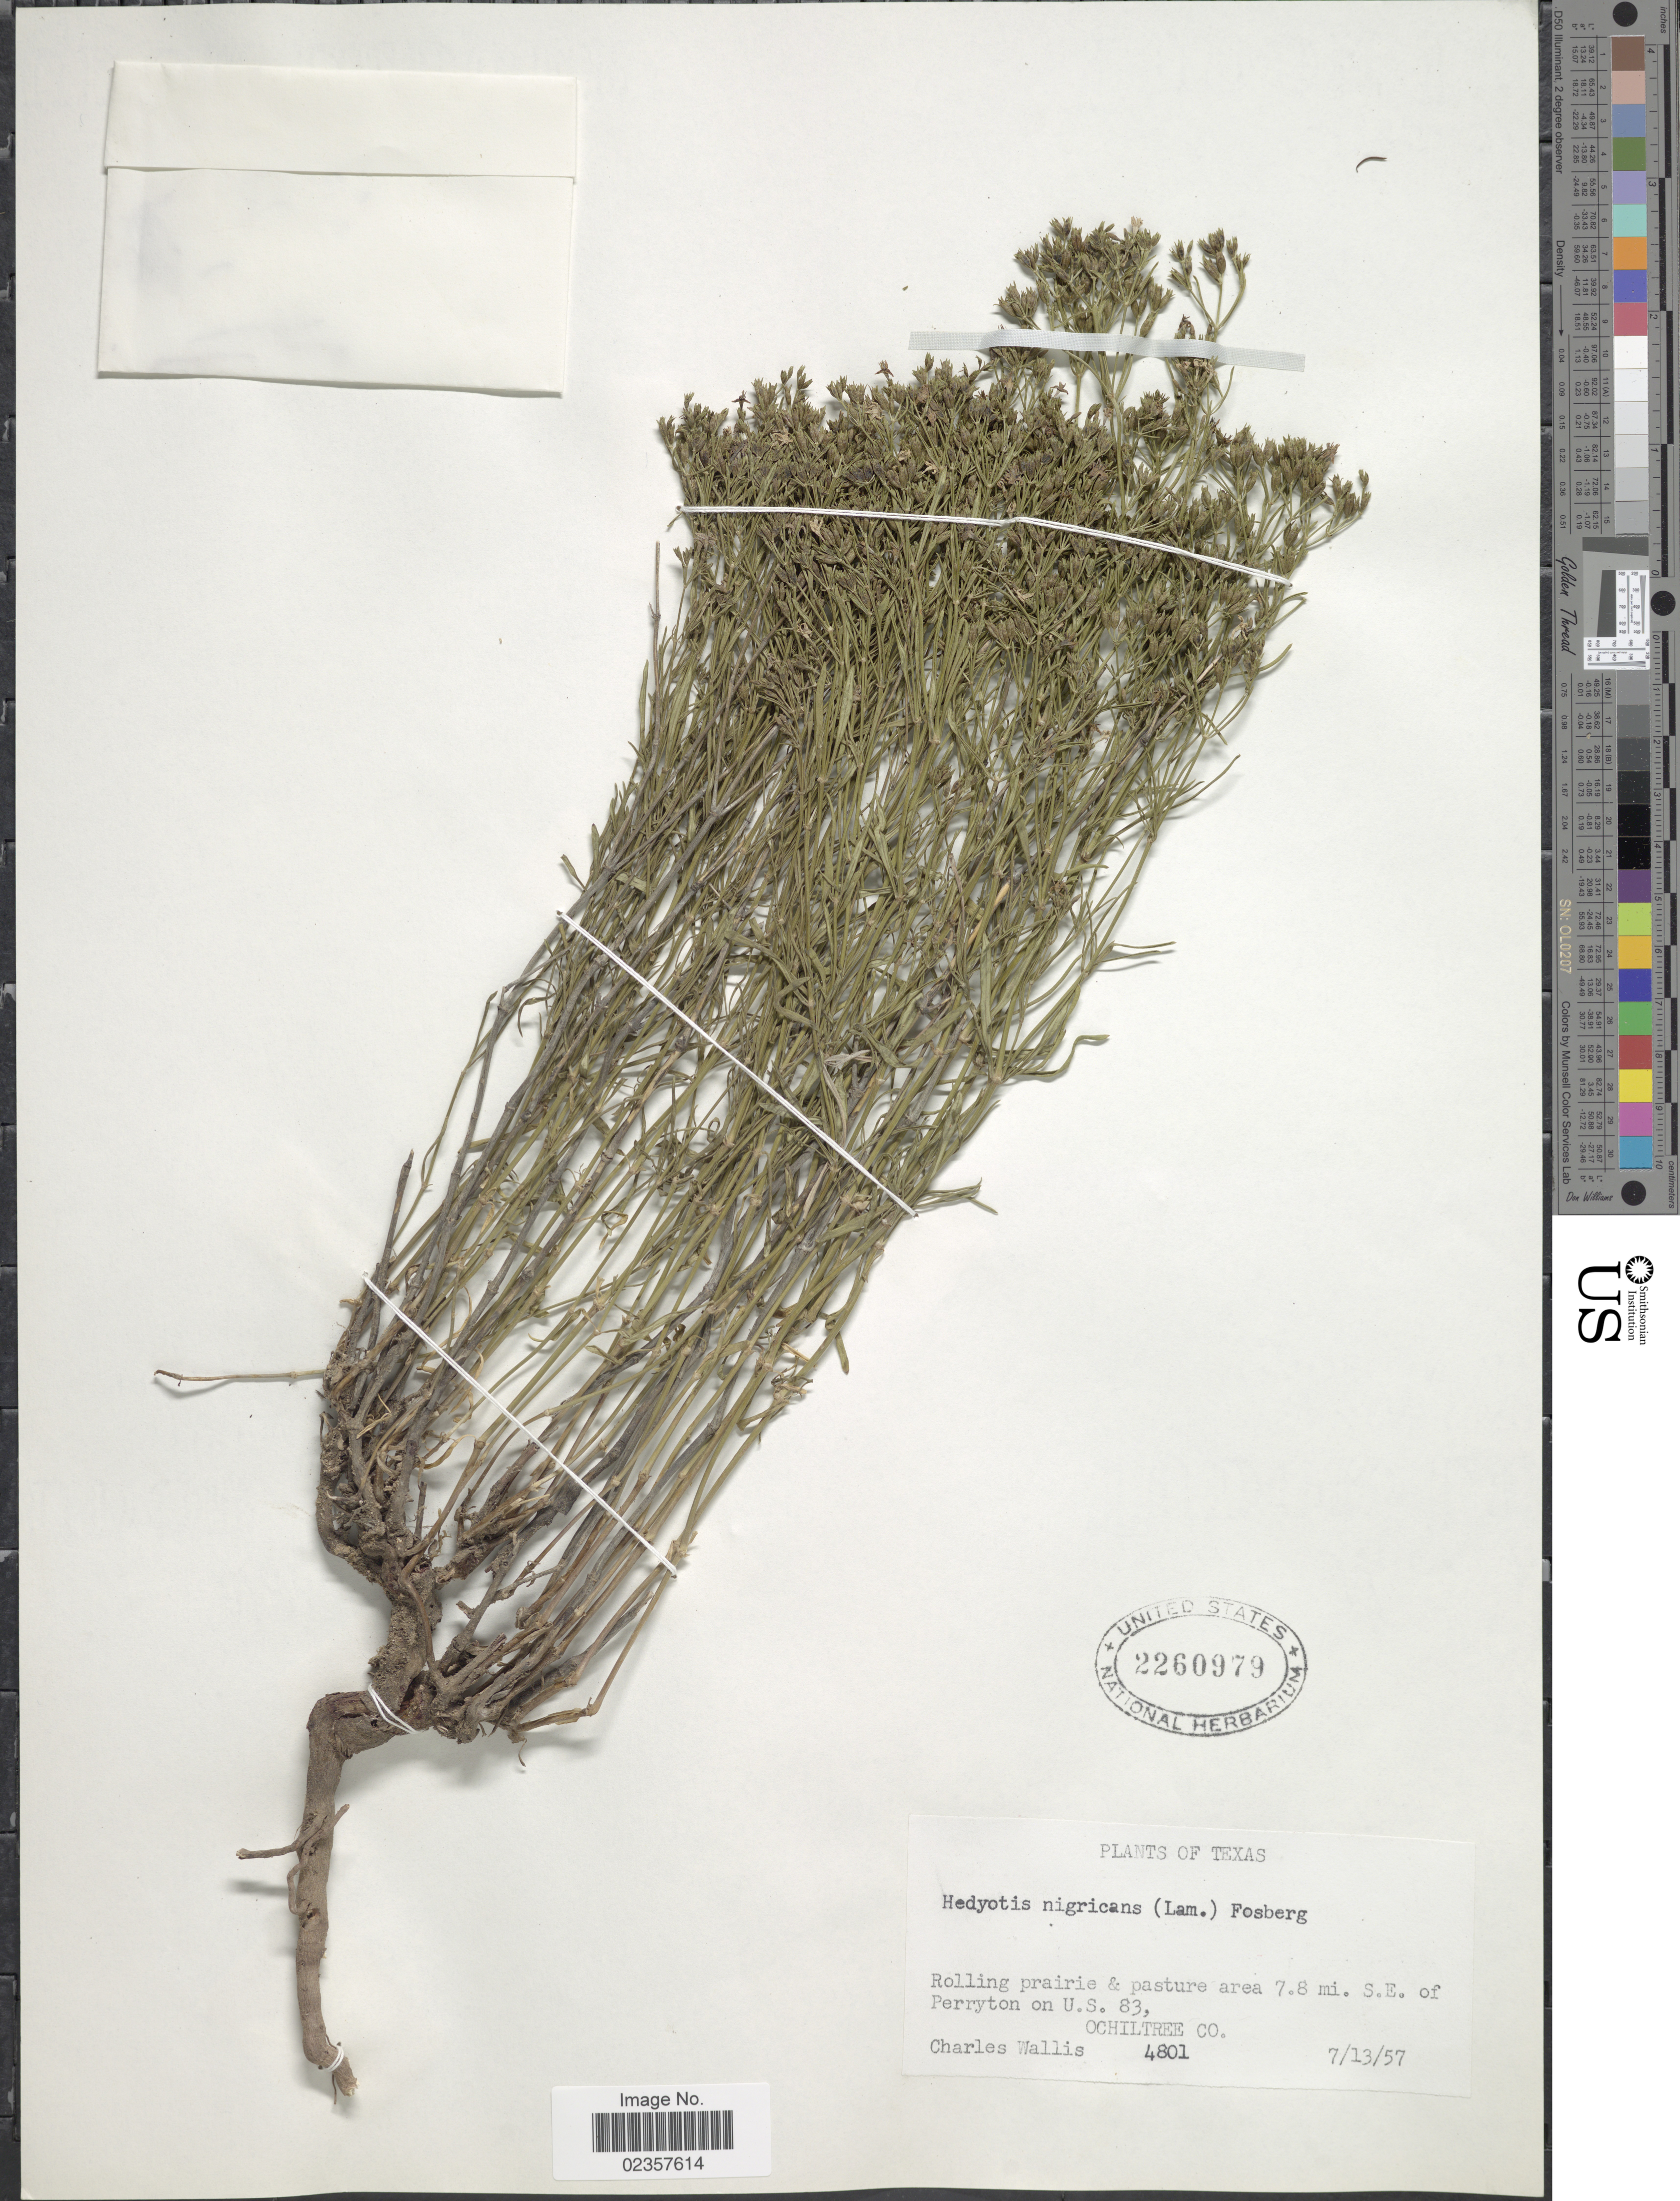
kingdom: Plantae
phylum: Tracheophyta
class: Magnoliopsida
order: Gentianales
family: Rubiaceae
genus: Houstonia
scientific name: Houstonia nigricans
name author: (Lam.) Fernald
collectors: C. Wallis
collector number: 4801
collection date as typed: Transcribed d/m/y: 13/7/57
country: United States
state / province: Texas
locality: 7.8 mi. S.E. of Perryton on U. S. 83, Ochiltree Co.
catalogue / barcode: US 2260979